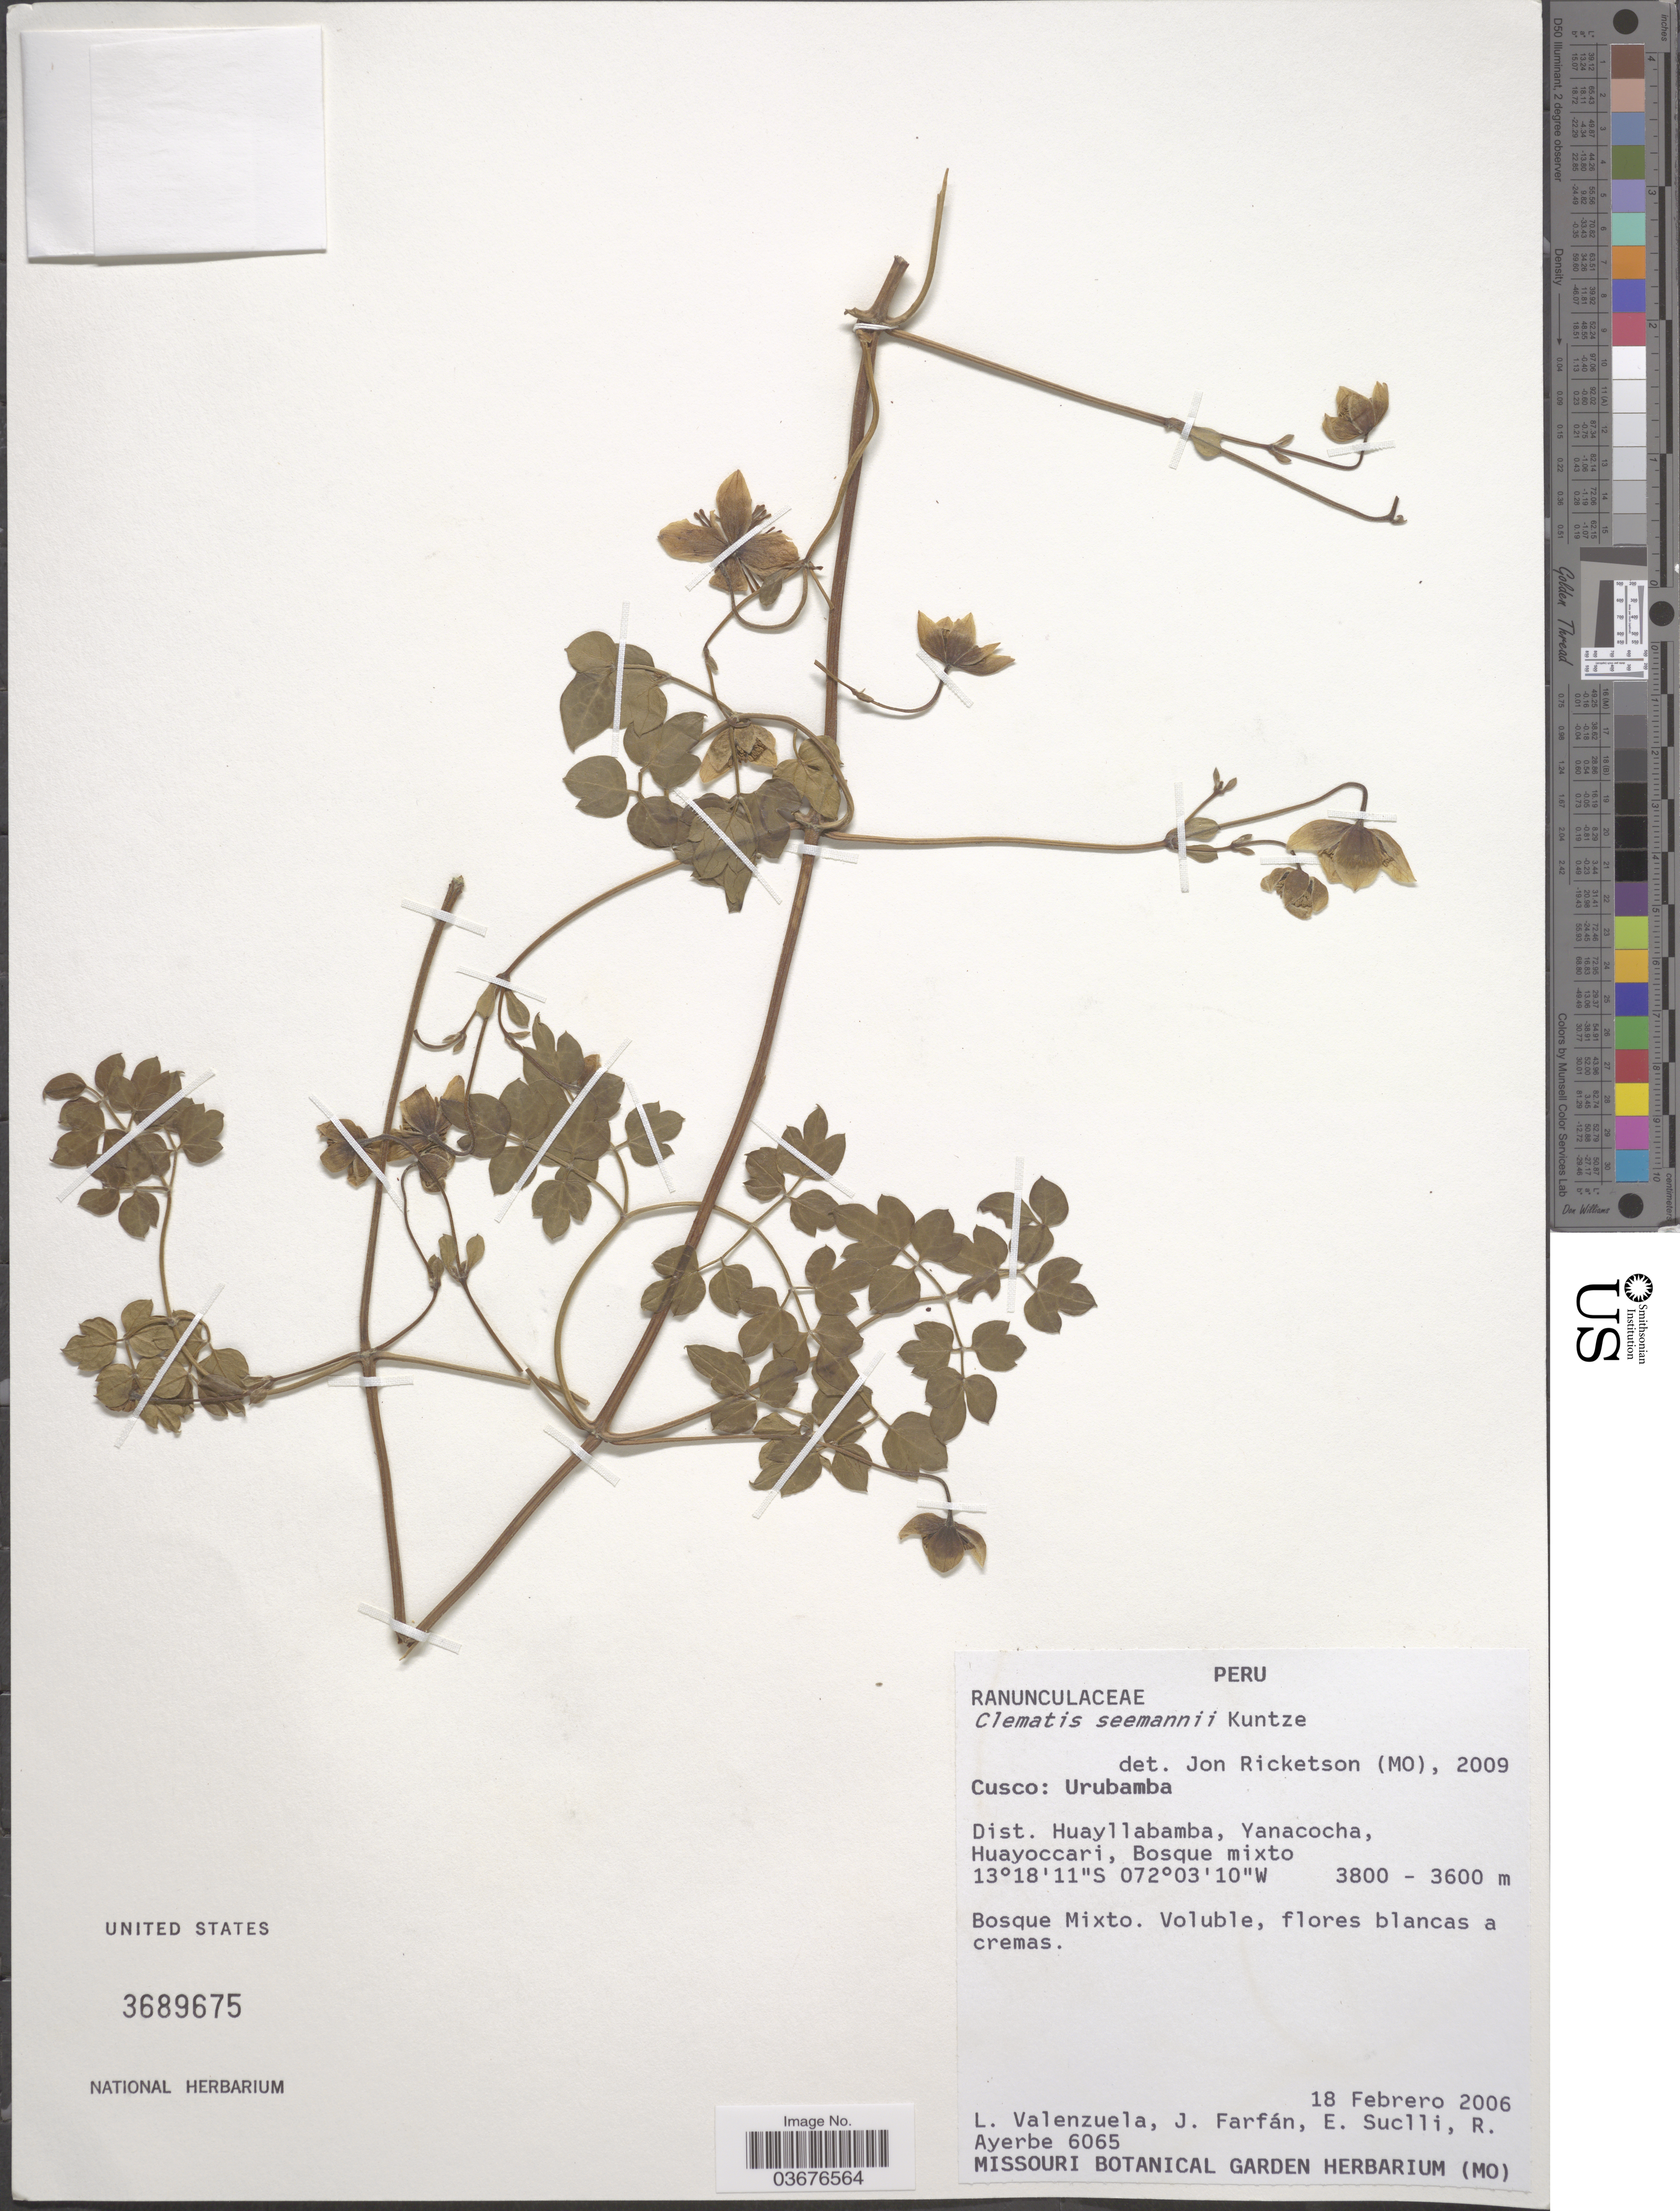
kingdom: Plantae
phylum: Tracheophyta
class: Magnoliopsida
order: Ranunculales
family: Ranunculaceae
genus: Clematis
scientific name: Clematis seemannii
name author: Kuntze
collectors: L. Valenzuela, J. Farfán, E. Suclli & R. Ayerbe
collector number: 6065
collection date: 2006-02-18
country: Peru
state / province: Cusco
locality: Cusco: Urubamba. Dist. Huayllabamba, Yanacocha, Huayoccari, Bosque mixto.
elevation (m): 3600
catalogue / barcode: US 3689675